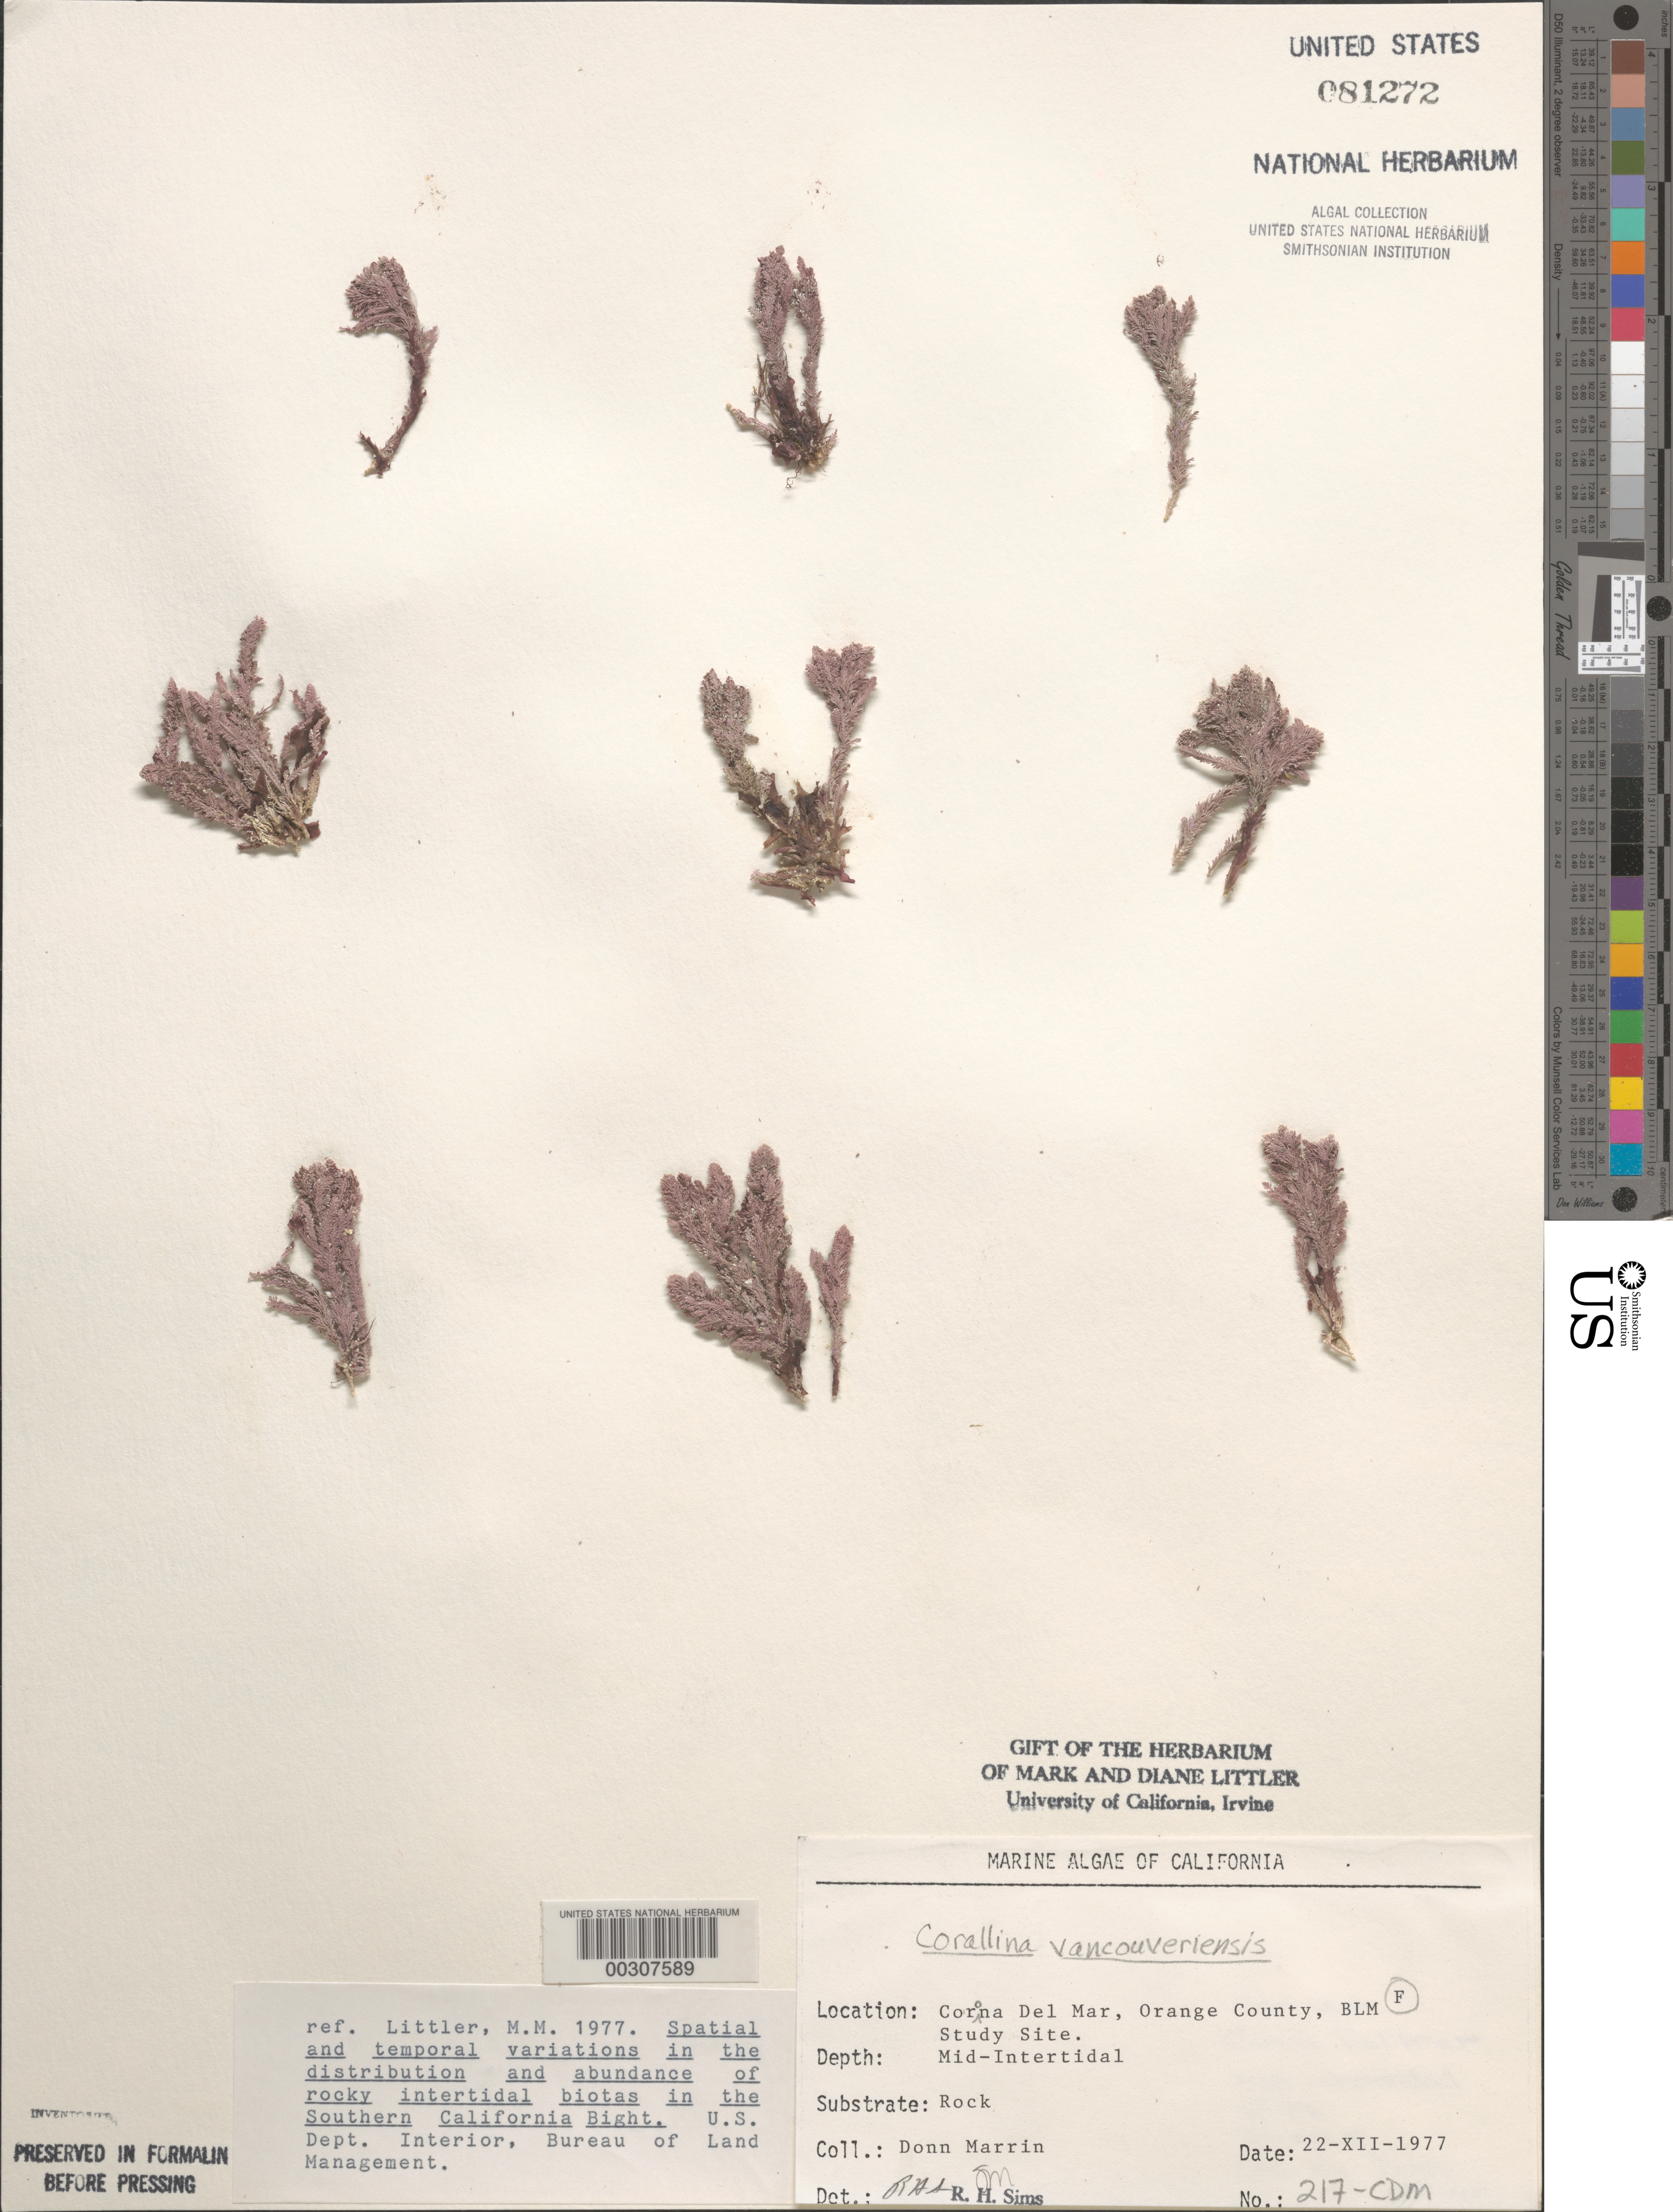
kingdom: Plantae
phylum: Rhodophyta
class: Florideophyceae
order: Corallinales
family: Corallinaceae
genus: Corallina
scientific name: Corallina vancouveriensis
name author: Yendo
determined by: Sims, Robert H.; Murray, S. N.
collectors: D. Marrin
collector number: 217-CDM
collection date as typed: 22 Dec 1977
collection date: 1977-12-22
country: United States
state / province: California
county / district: Orange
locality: Corona del Mar, mouth of Morning Canyon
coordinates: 33 35'14"N, 117 51'54"W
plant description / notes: BLM-SOCALBIGHT Rocky Intertidal Survey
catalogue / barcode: US 81272